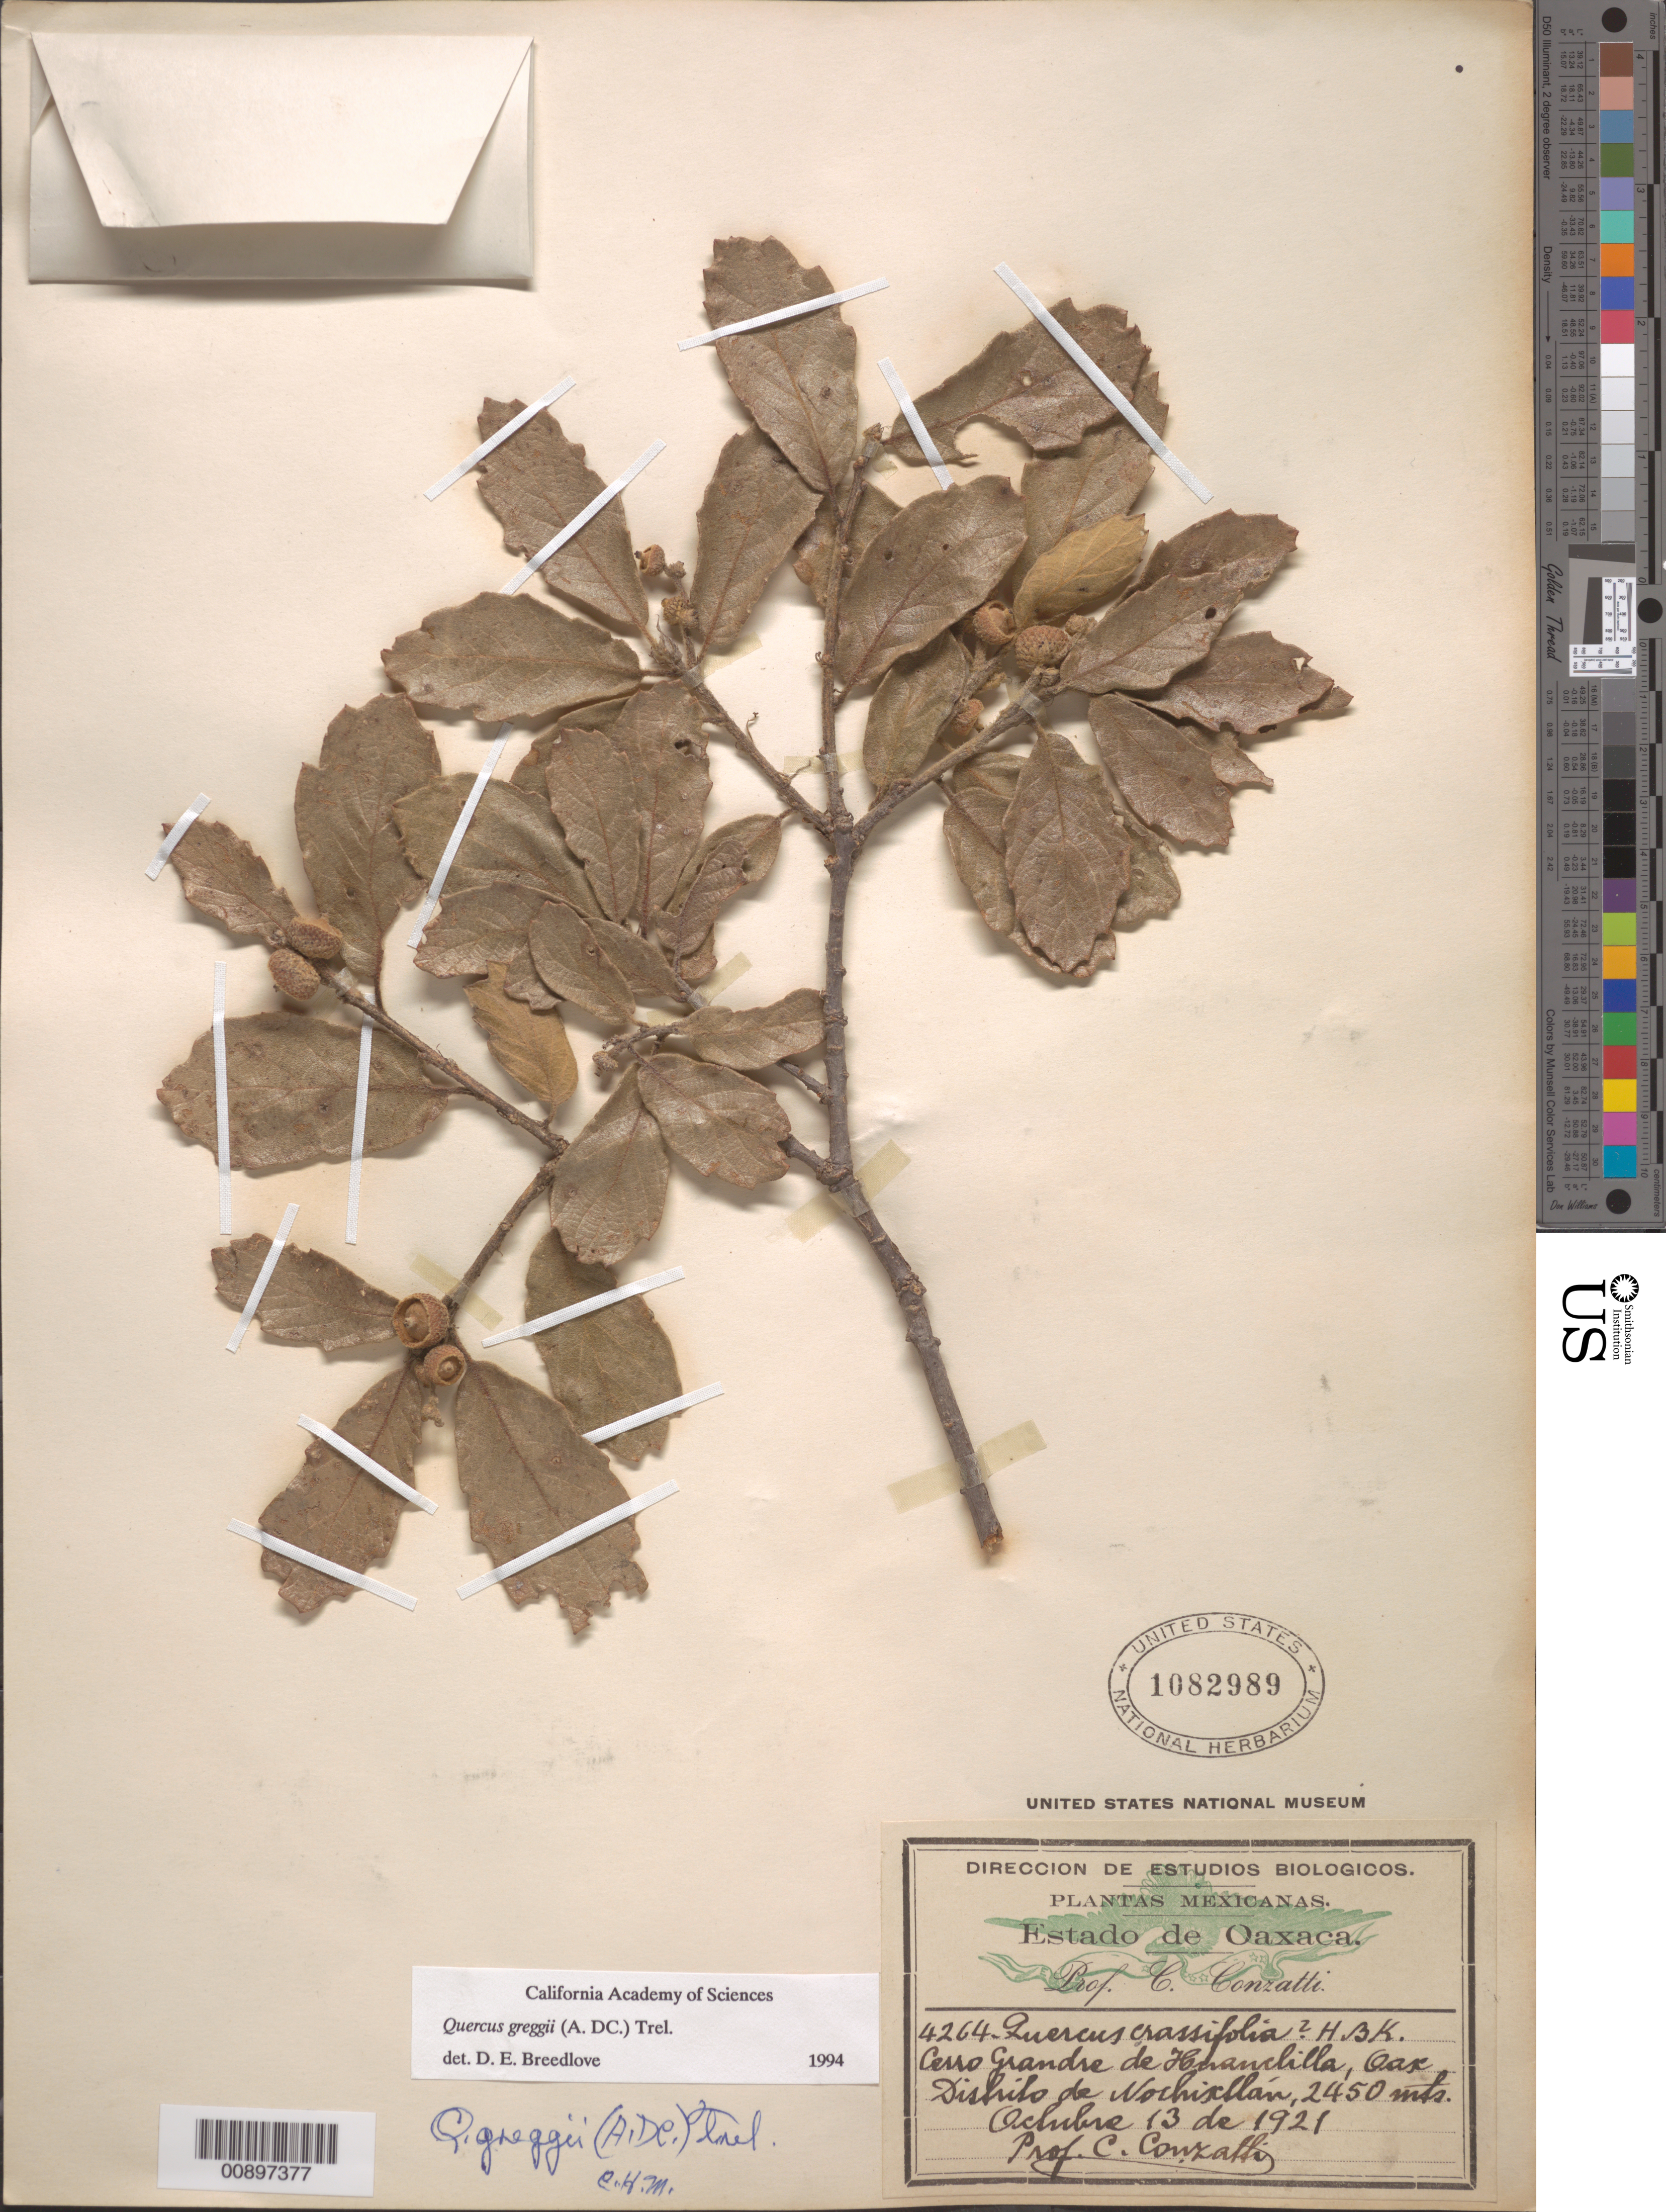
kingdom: Plantae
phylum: Tracheophyta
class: Magnoliopsida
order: Fagales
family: Fagaceae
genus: Quercus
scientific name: Quercus greggii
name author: (A. DC.) Trel.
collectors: C. Conzatti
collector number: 4264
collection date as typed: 13 Oct 1921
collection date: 1921-10-13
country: Mexico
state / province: Oaxaca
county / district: Nochixtlán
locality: Cerro Grande de Huanchilla, Oaxaca. Distrito de Nochixtlán.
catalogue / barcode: US 1082989